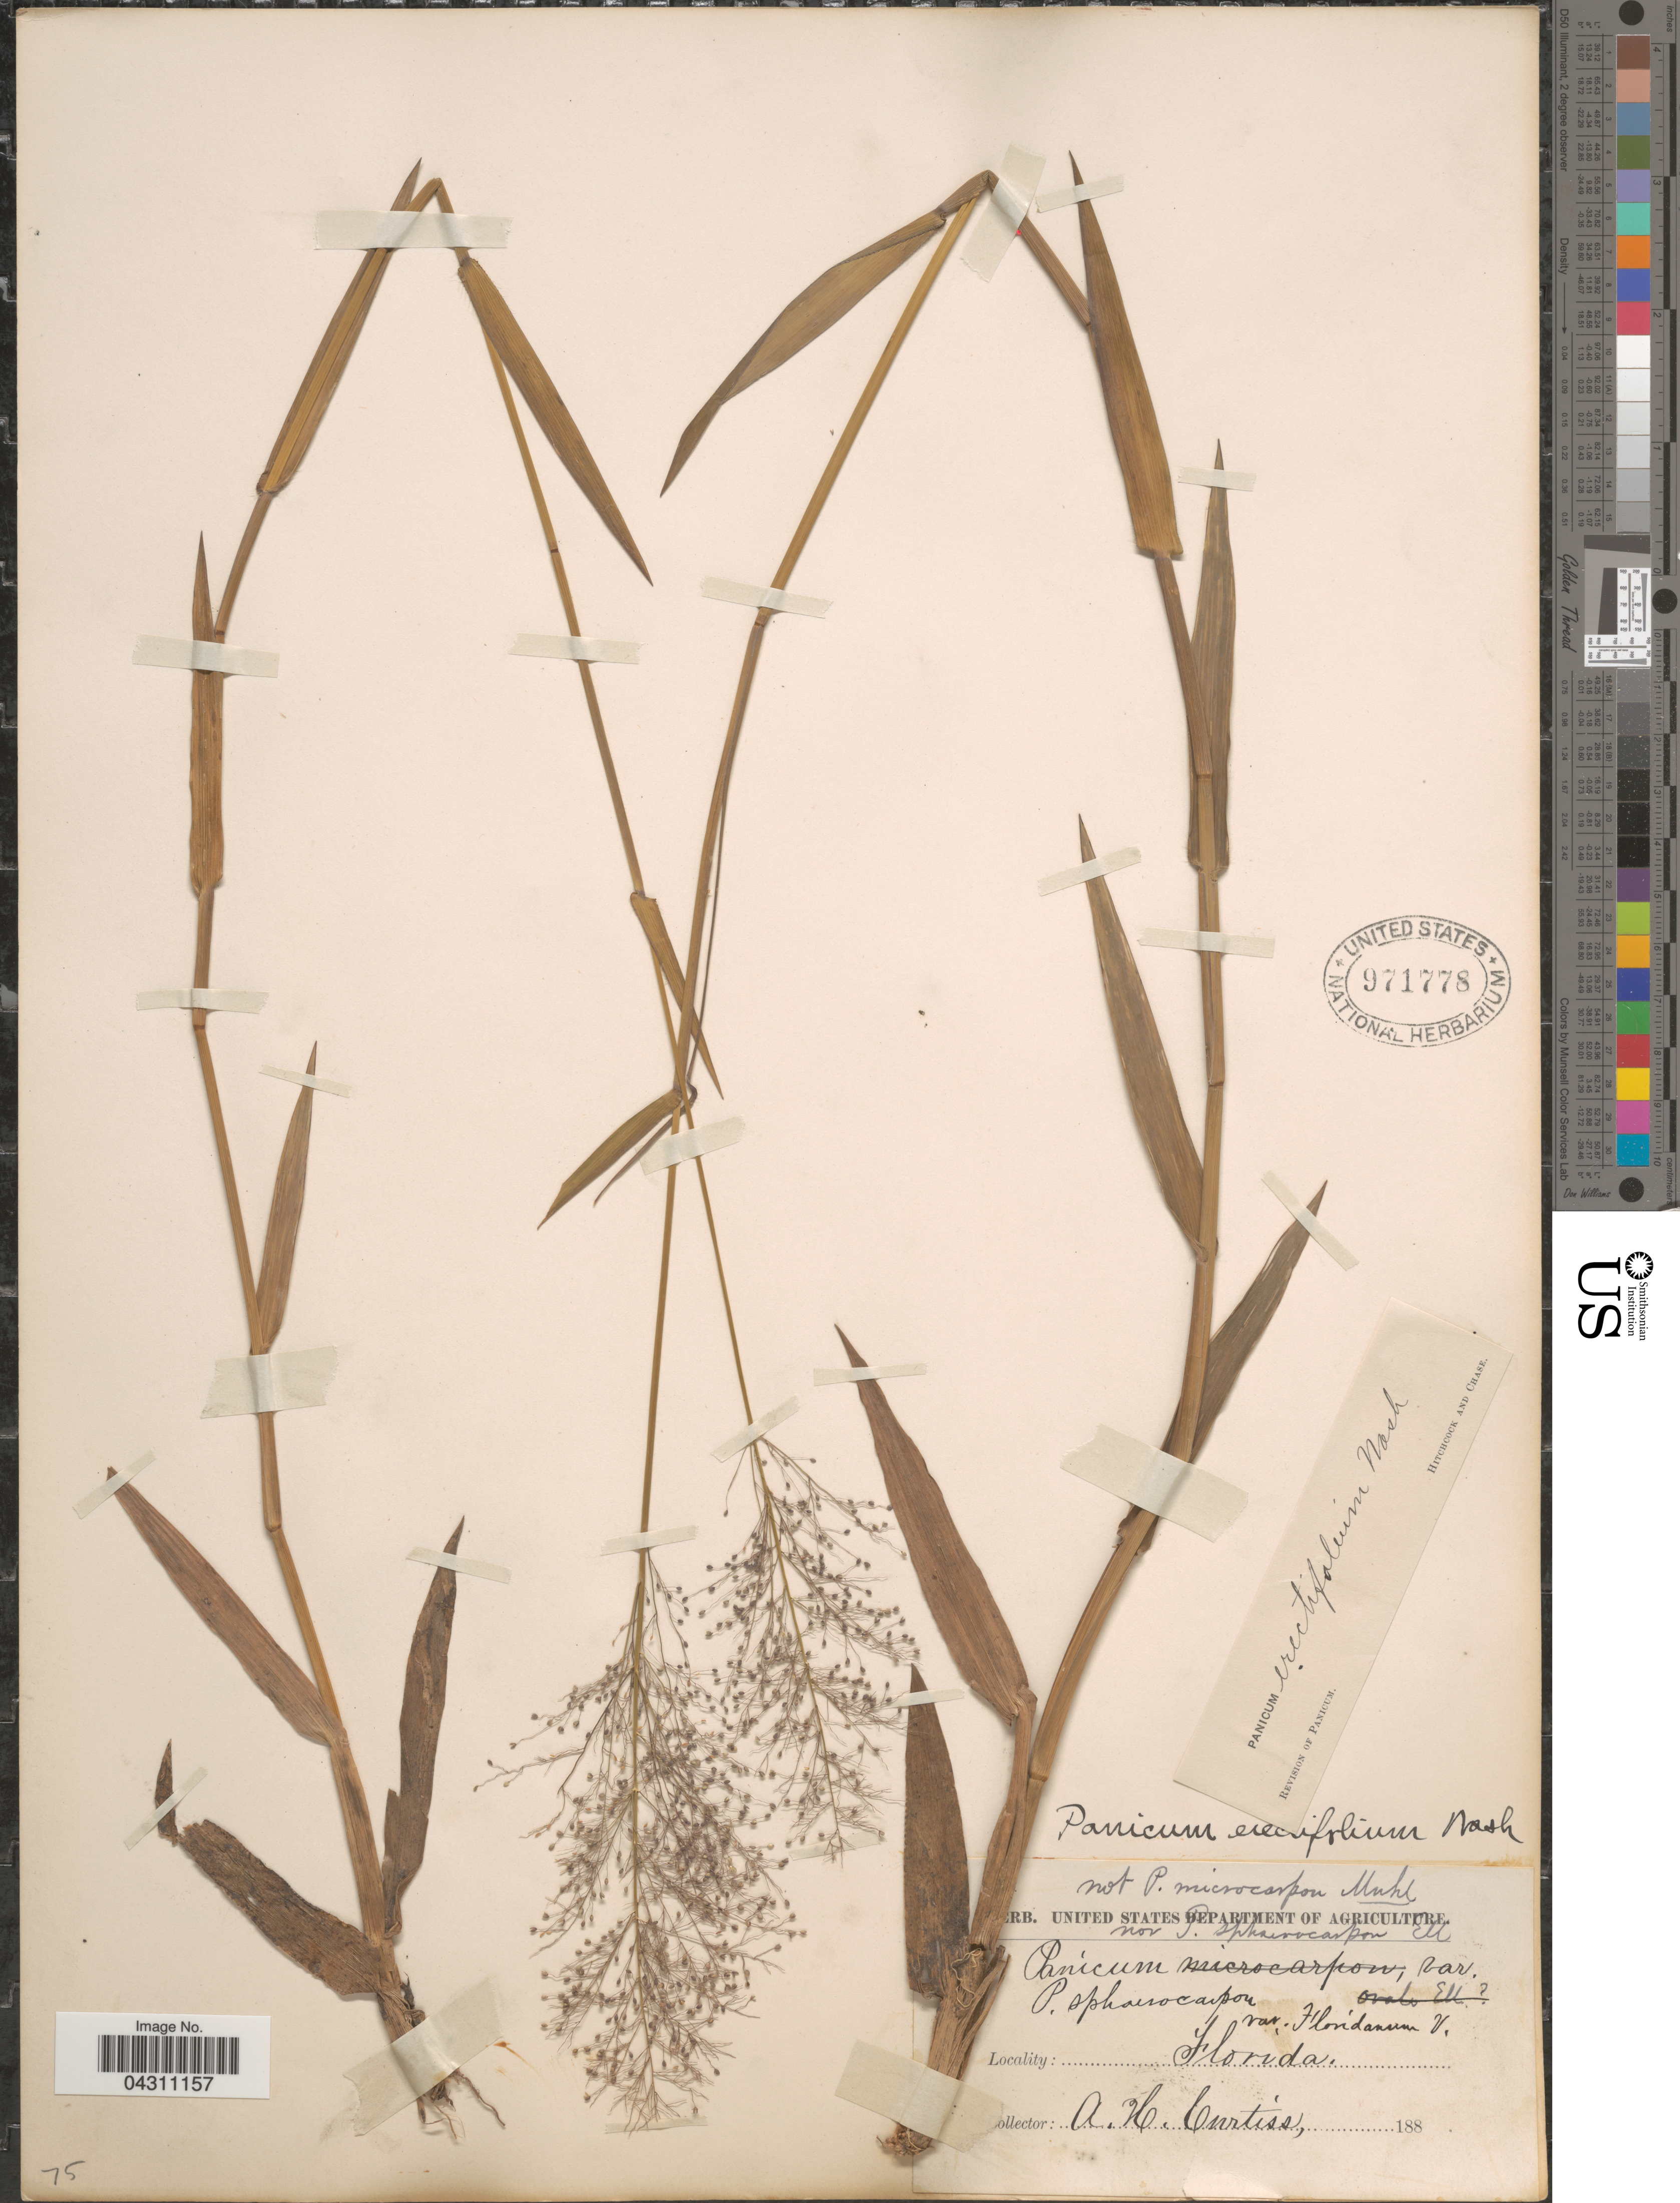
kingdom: Plantae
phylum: Tracheophyta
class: Liliopsida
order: Poales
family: Poaceae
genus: Dichanthelium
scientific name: Dichanthelium sphaerocarpon var. floridanum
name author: (Vasey) Davidse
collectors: A. H. Curtiss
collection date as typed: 188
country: United States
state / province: Florida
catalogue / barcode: US 971778